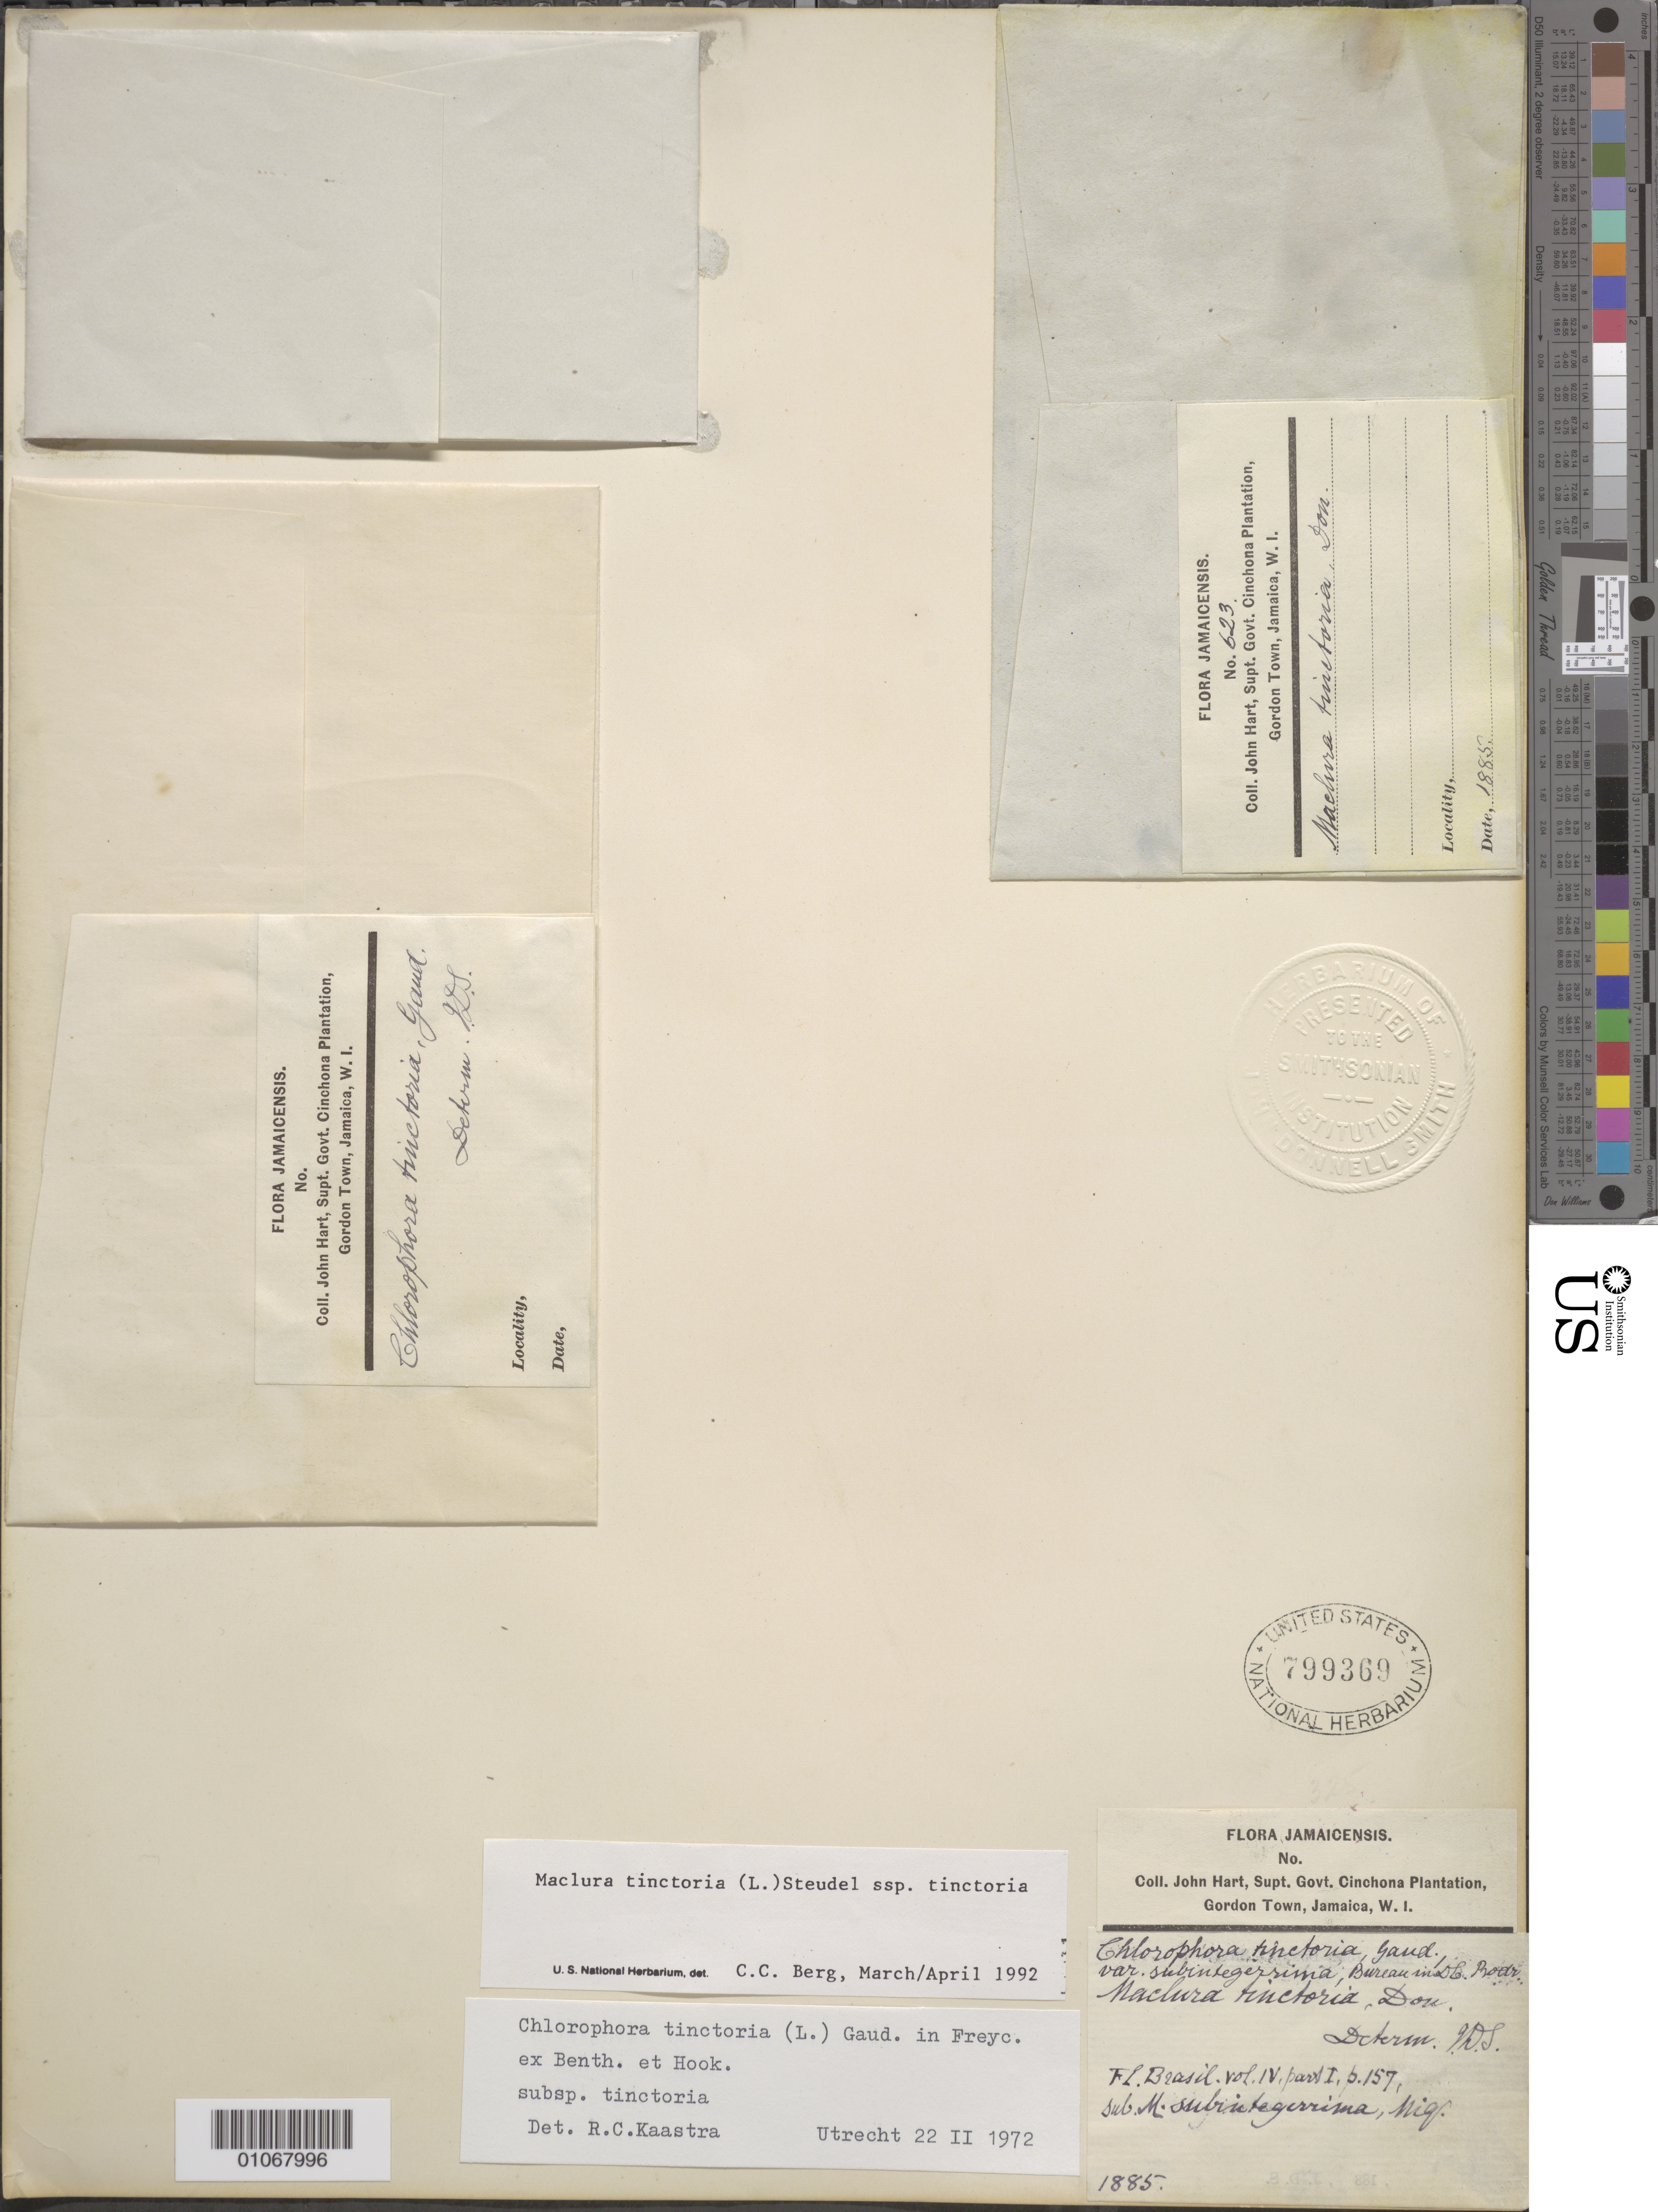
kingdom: Plantae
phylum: Tracheophyta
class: Magnoliopsida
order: Rosales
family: Moraceae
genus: Maclura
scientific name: Maclura tinctoria subsp. tinctoria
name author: (L.) D. Don ex Steud.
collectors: J. Hart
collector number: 623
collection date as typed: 01 Jan 1885 to 31 Dec 1885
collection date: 1885-01-01/1885-12-31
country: Jamaica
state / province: Kingston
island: Jamaica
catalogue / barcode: US 799369